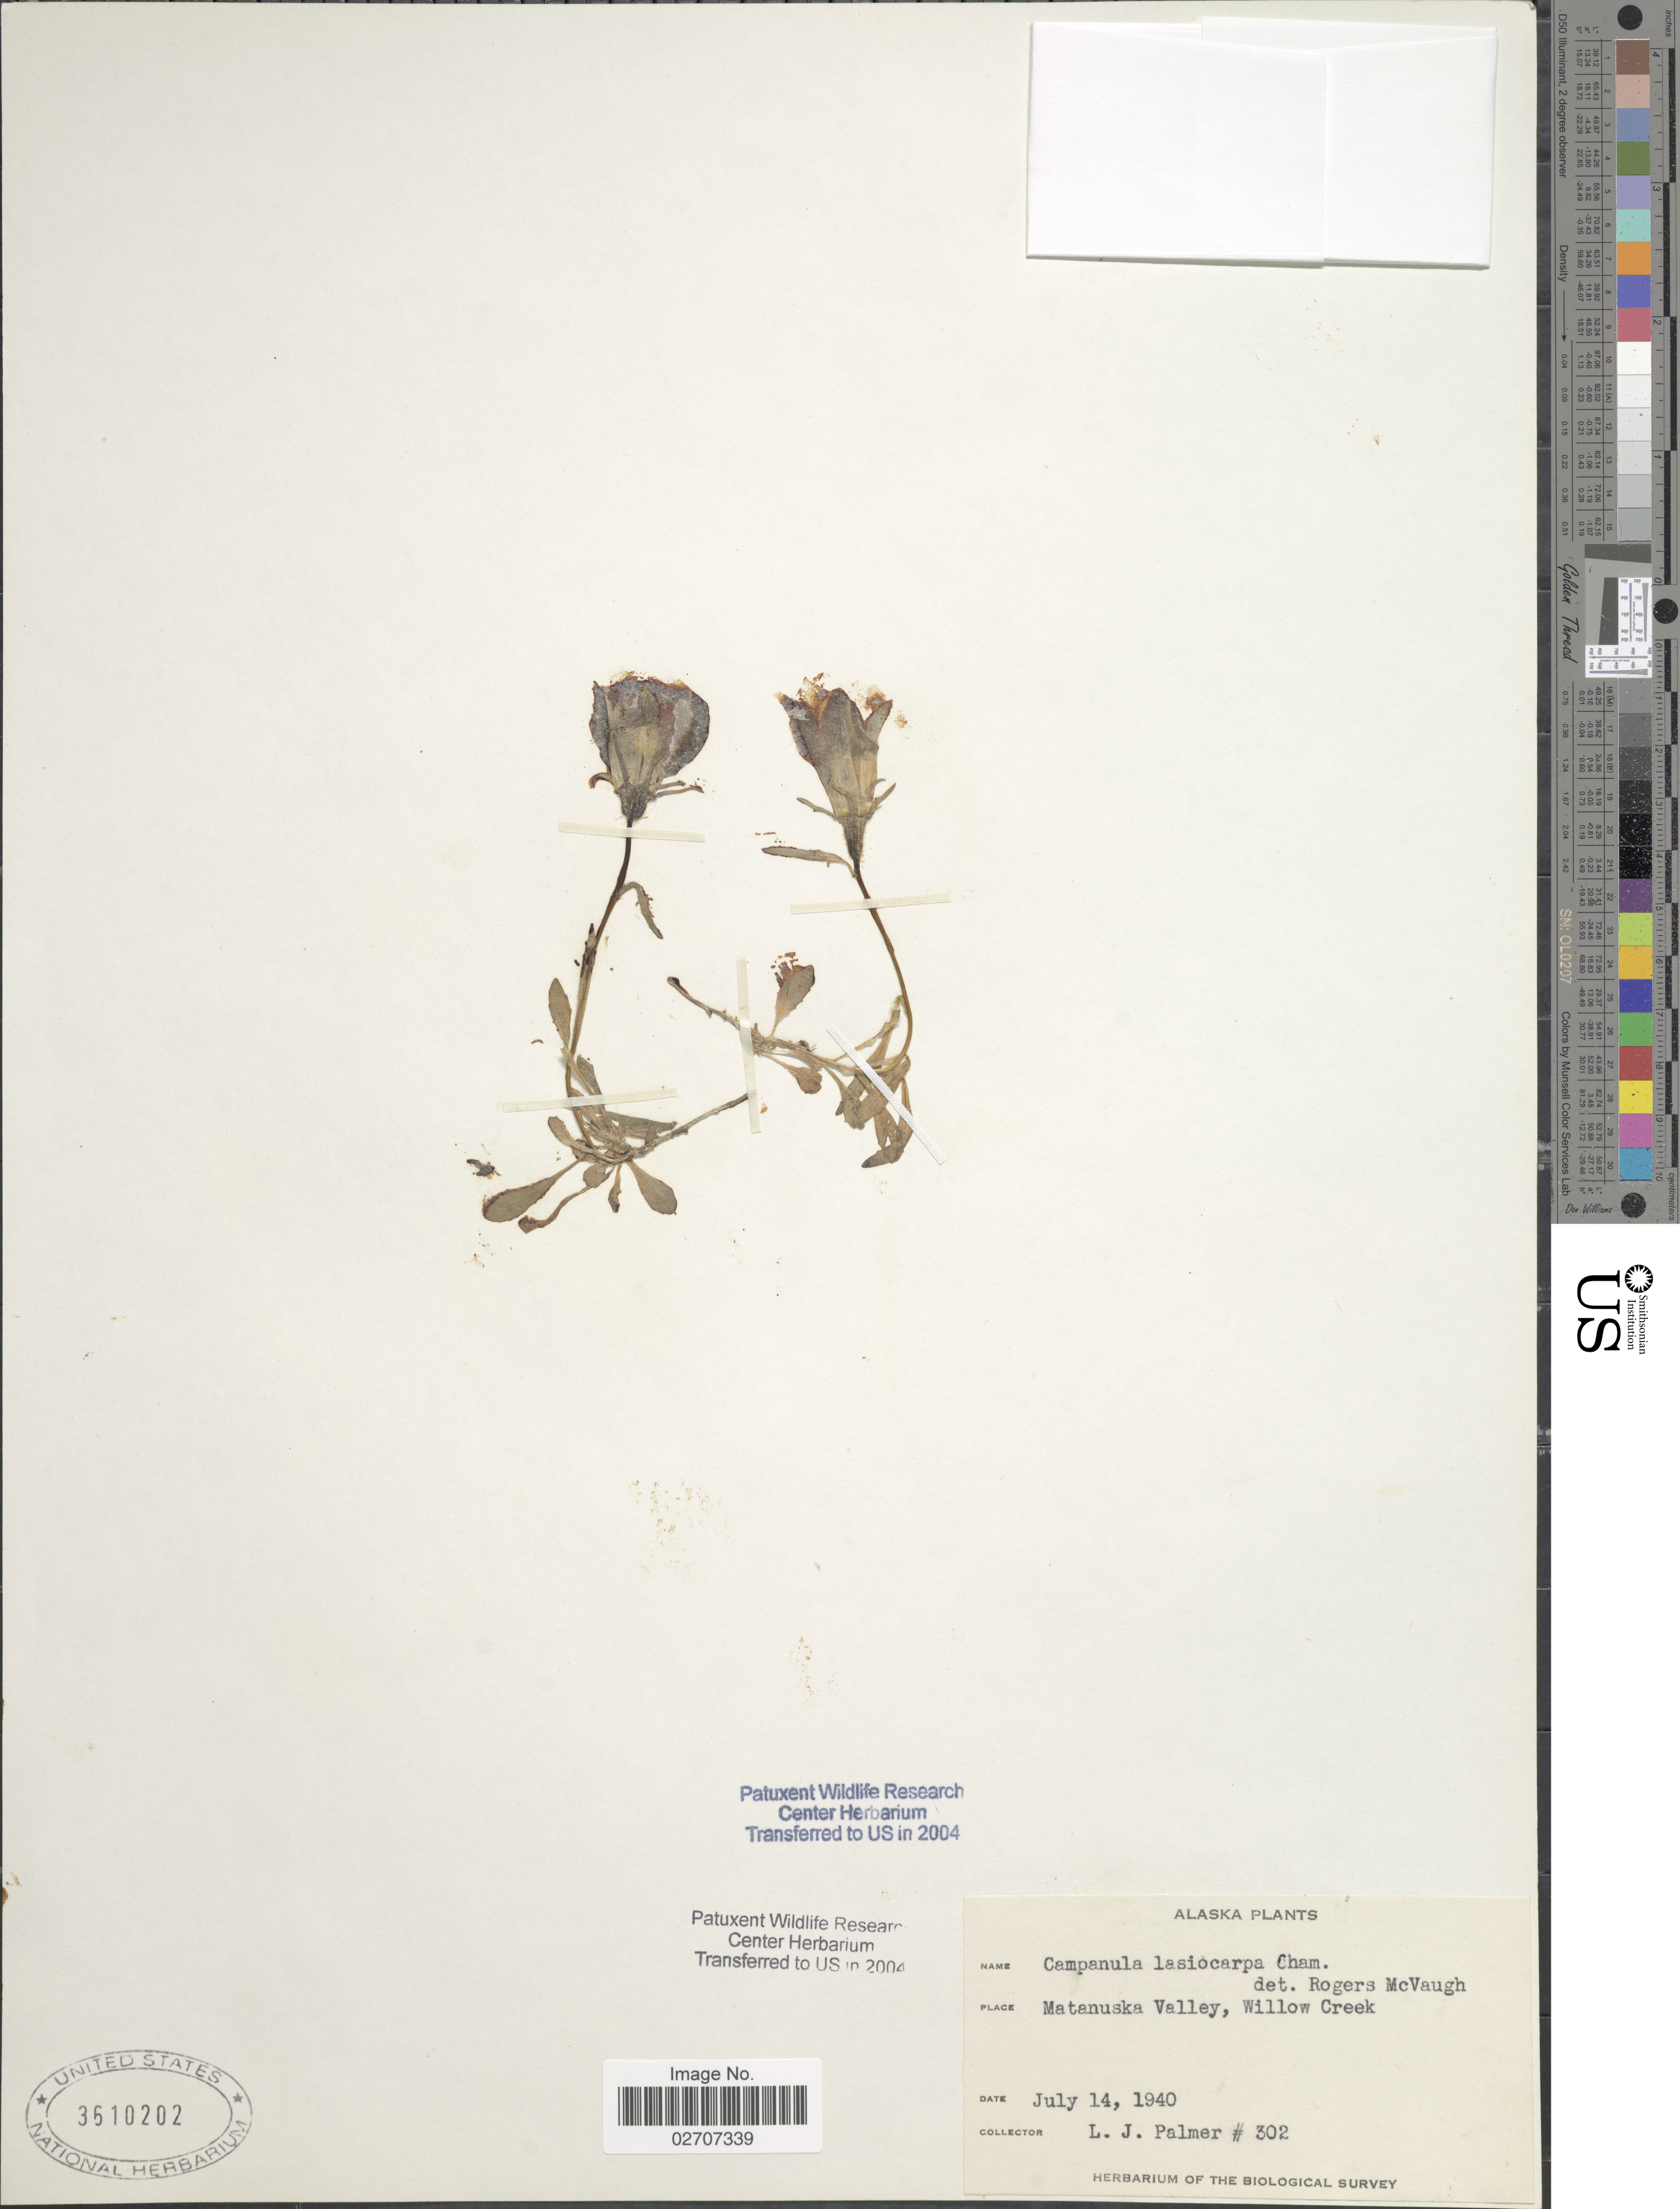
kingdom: Plantae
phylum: Tracheophyta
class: Magnoliopsida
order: Asterales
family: Campanulaceae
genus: Campanula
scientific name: Campanula lasiocarpa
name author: Cham.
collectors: L. J. Palmer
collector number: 302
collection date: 1940-07-14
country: United States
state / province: Alaska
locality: Matanuska Valley, Willow Creek.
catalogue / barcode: US 3610202